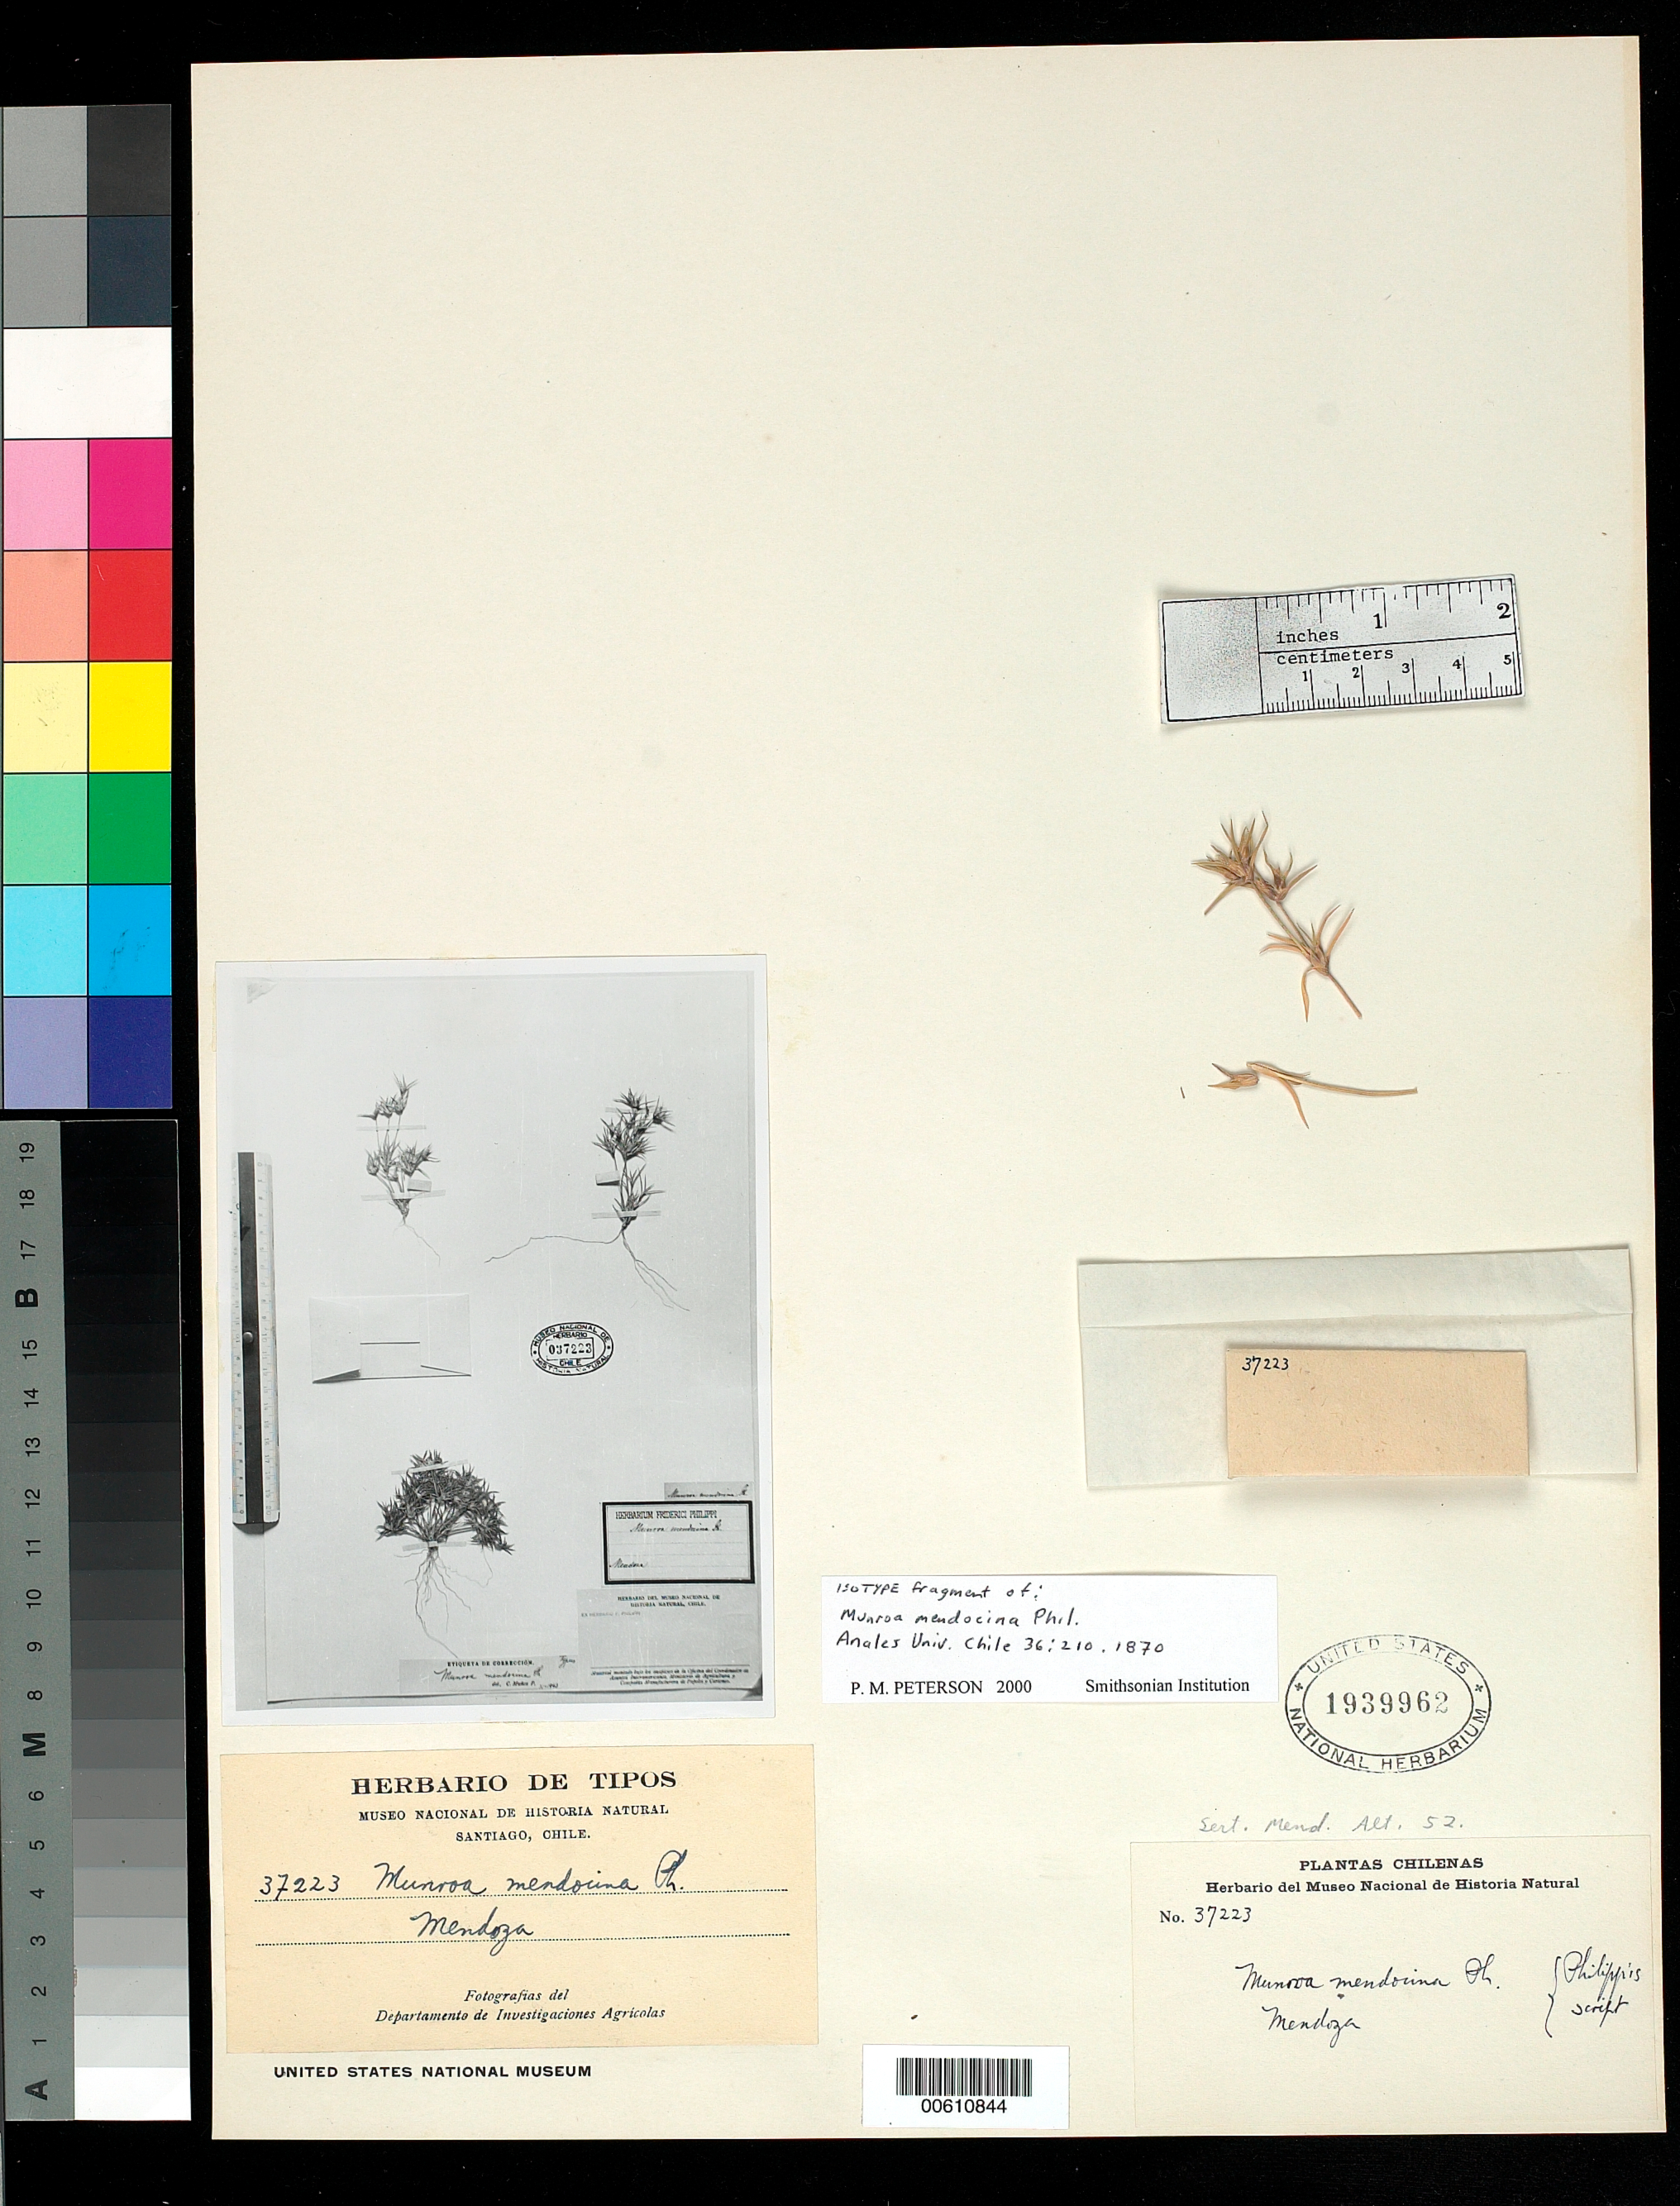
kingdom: Plantae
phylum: Tracheophyta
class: Liliopsida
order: Poales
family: Poaceae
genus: Munroa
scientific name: Munroa mendocina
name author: Phil.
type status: Type Fragment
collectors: -. Mendoza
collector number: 37223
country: Chile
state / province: Región Metropolitana (RM)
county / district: Santiago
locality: Santiago.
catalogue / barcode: US 1939962